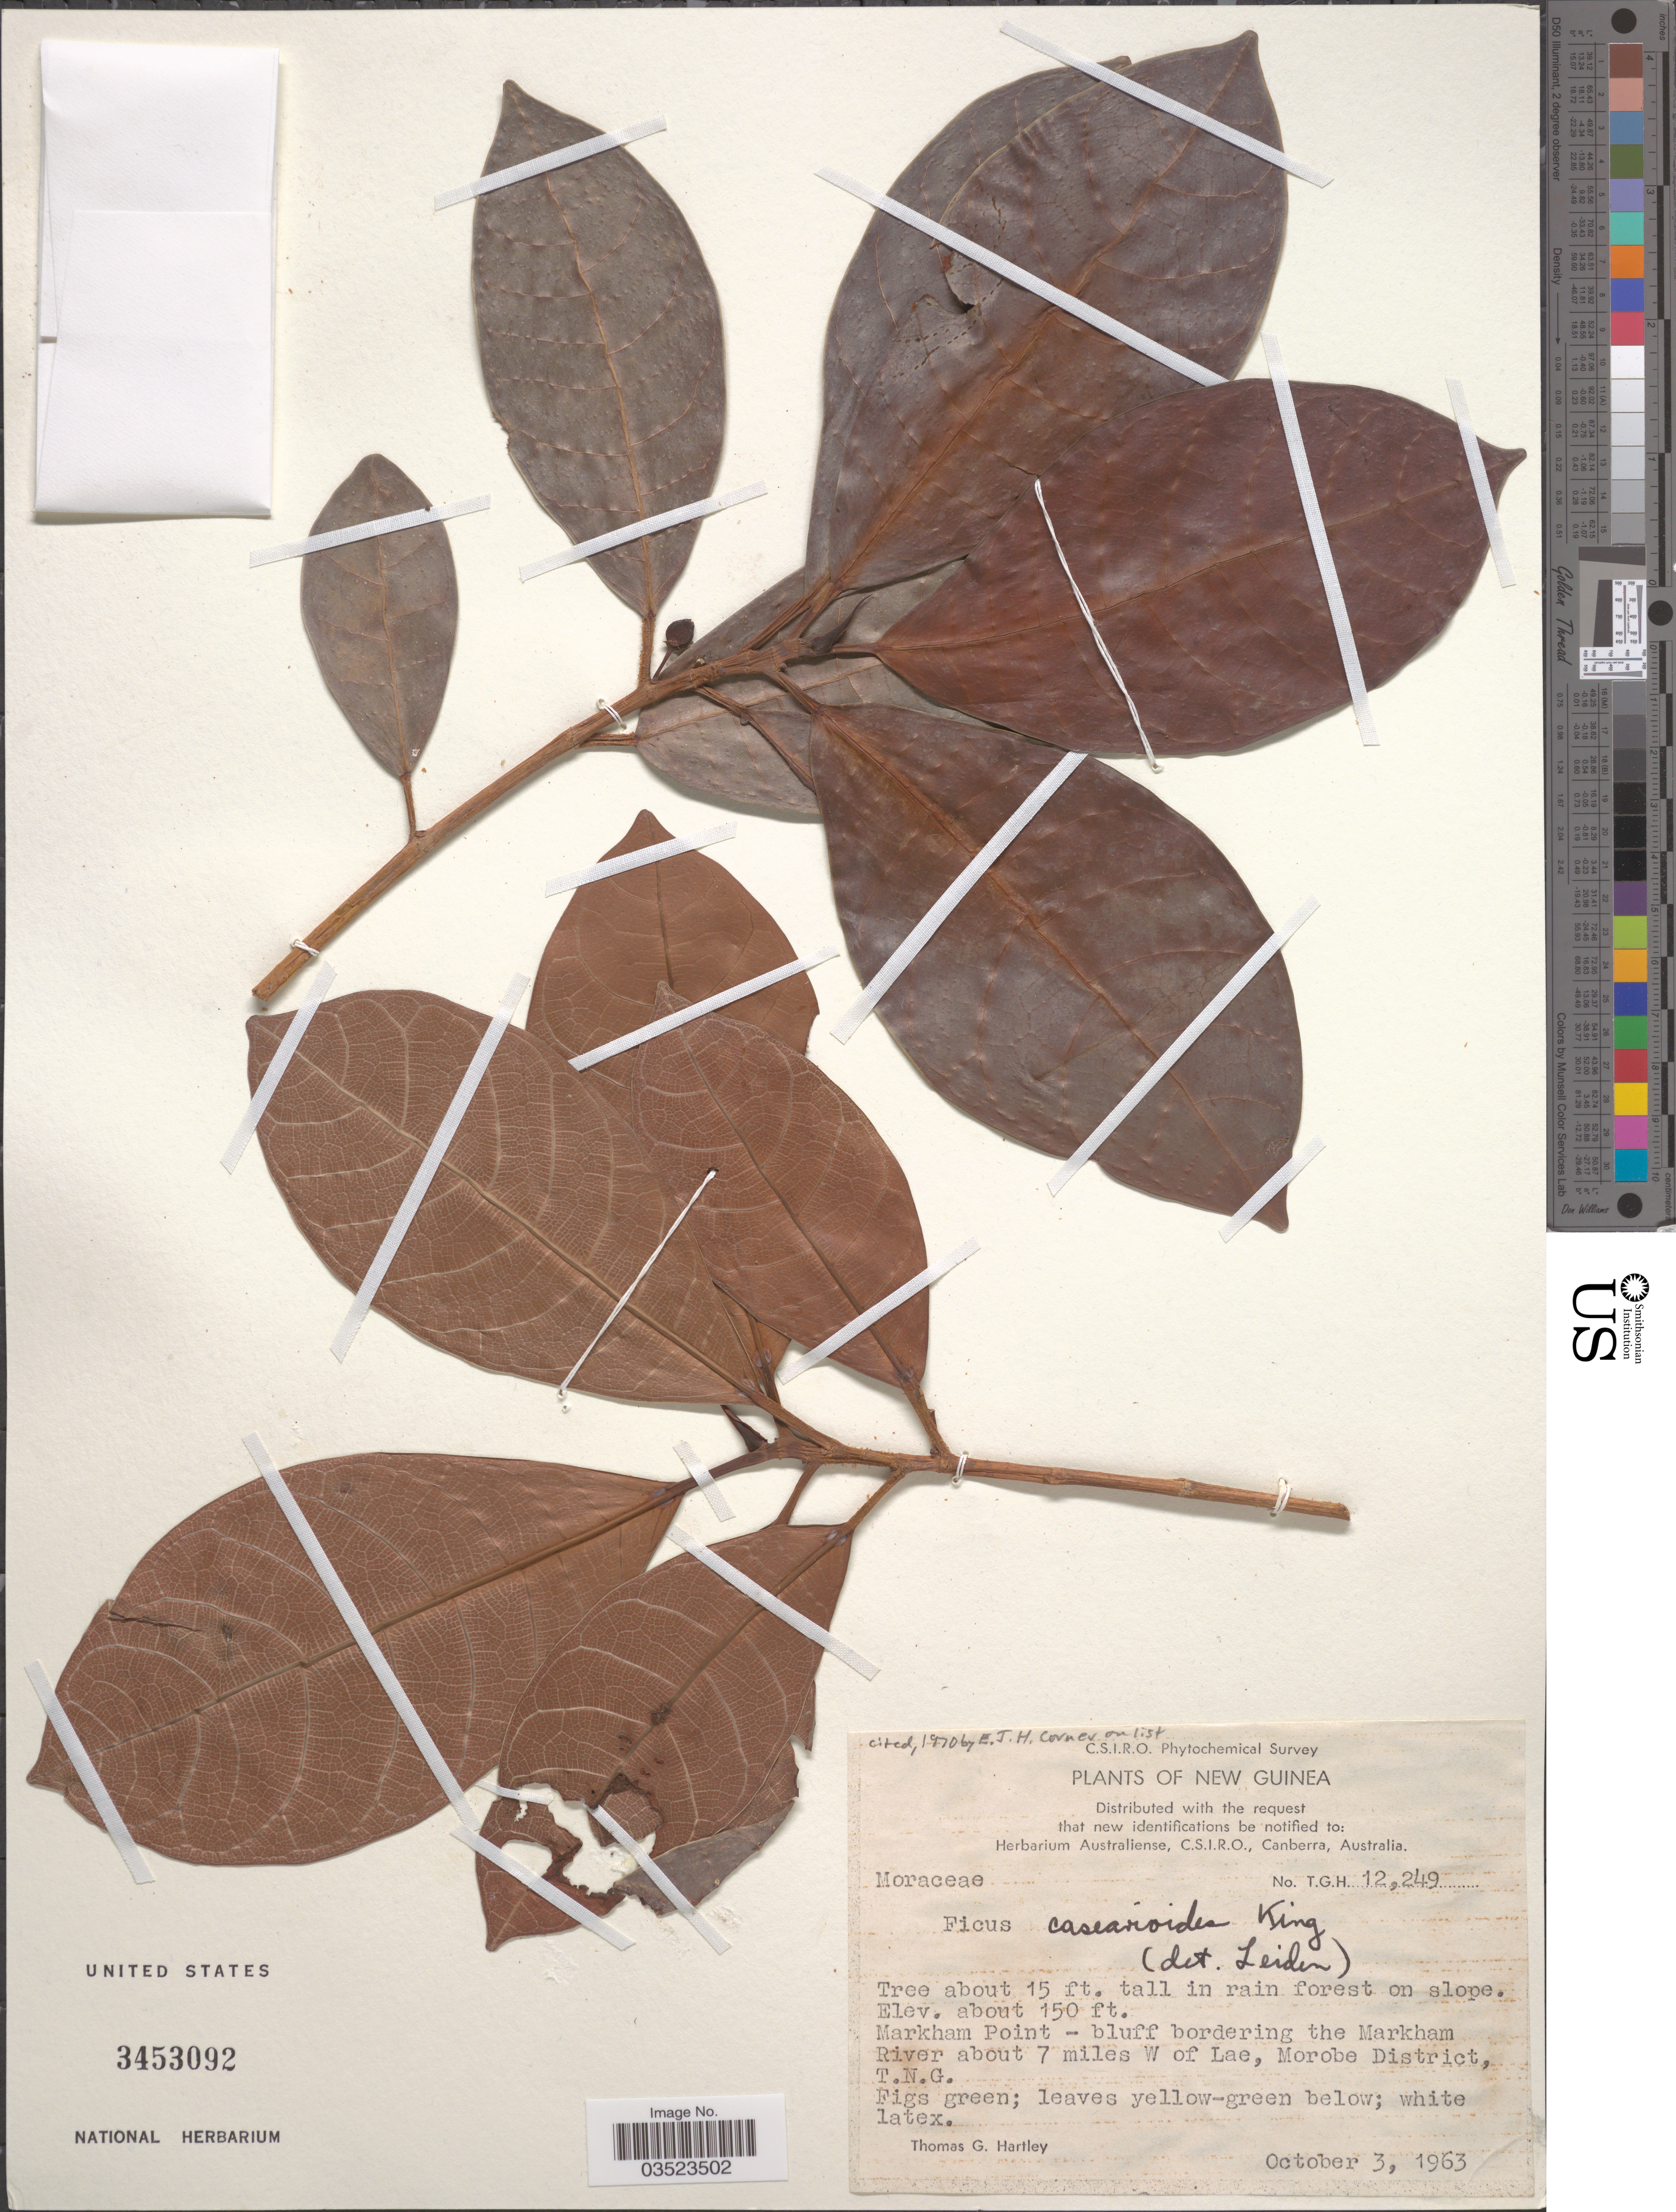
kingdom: Plantae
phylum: Tracheophyta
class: Magnoliopsida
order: Rosales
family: Moraceae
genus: Ficus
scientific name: Ficus casearioides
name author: King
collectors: T. G. Hartley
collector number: T.G.H.12249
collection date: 1963-10-03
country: Papua New Guinea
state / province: Morobe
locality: New Guinea. Markham Point - bluff bordering the Markham River about 7 miles W of Lae, Morobe District, T.N.G.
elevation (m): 46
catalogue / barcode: US 3453092